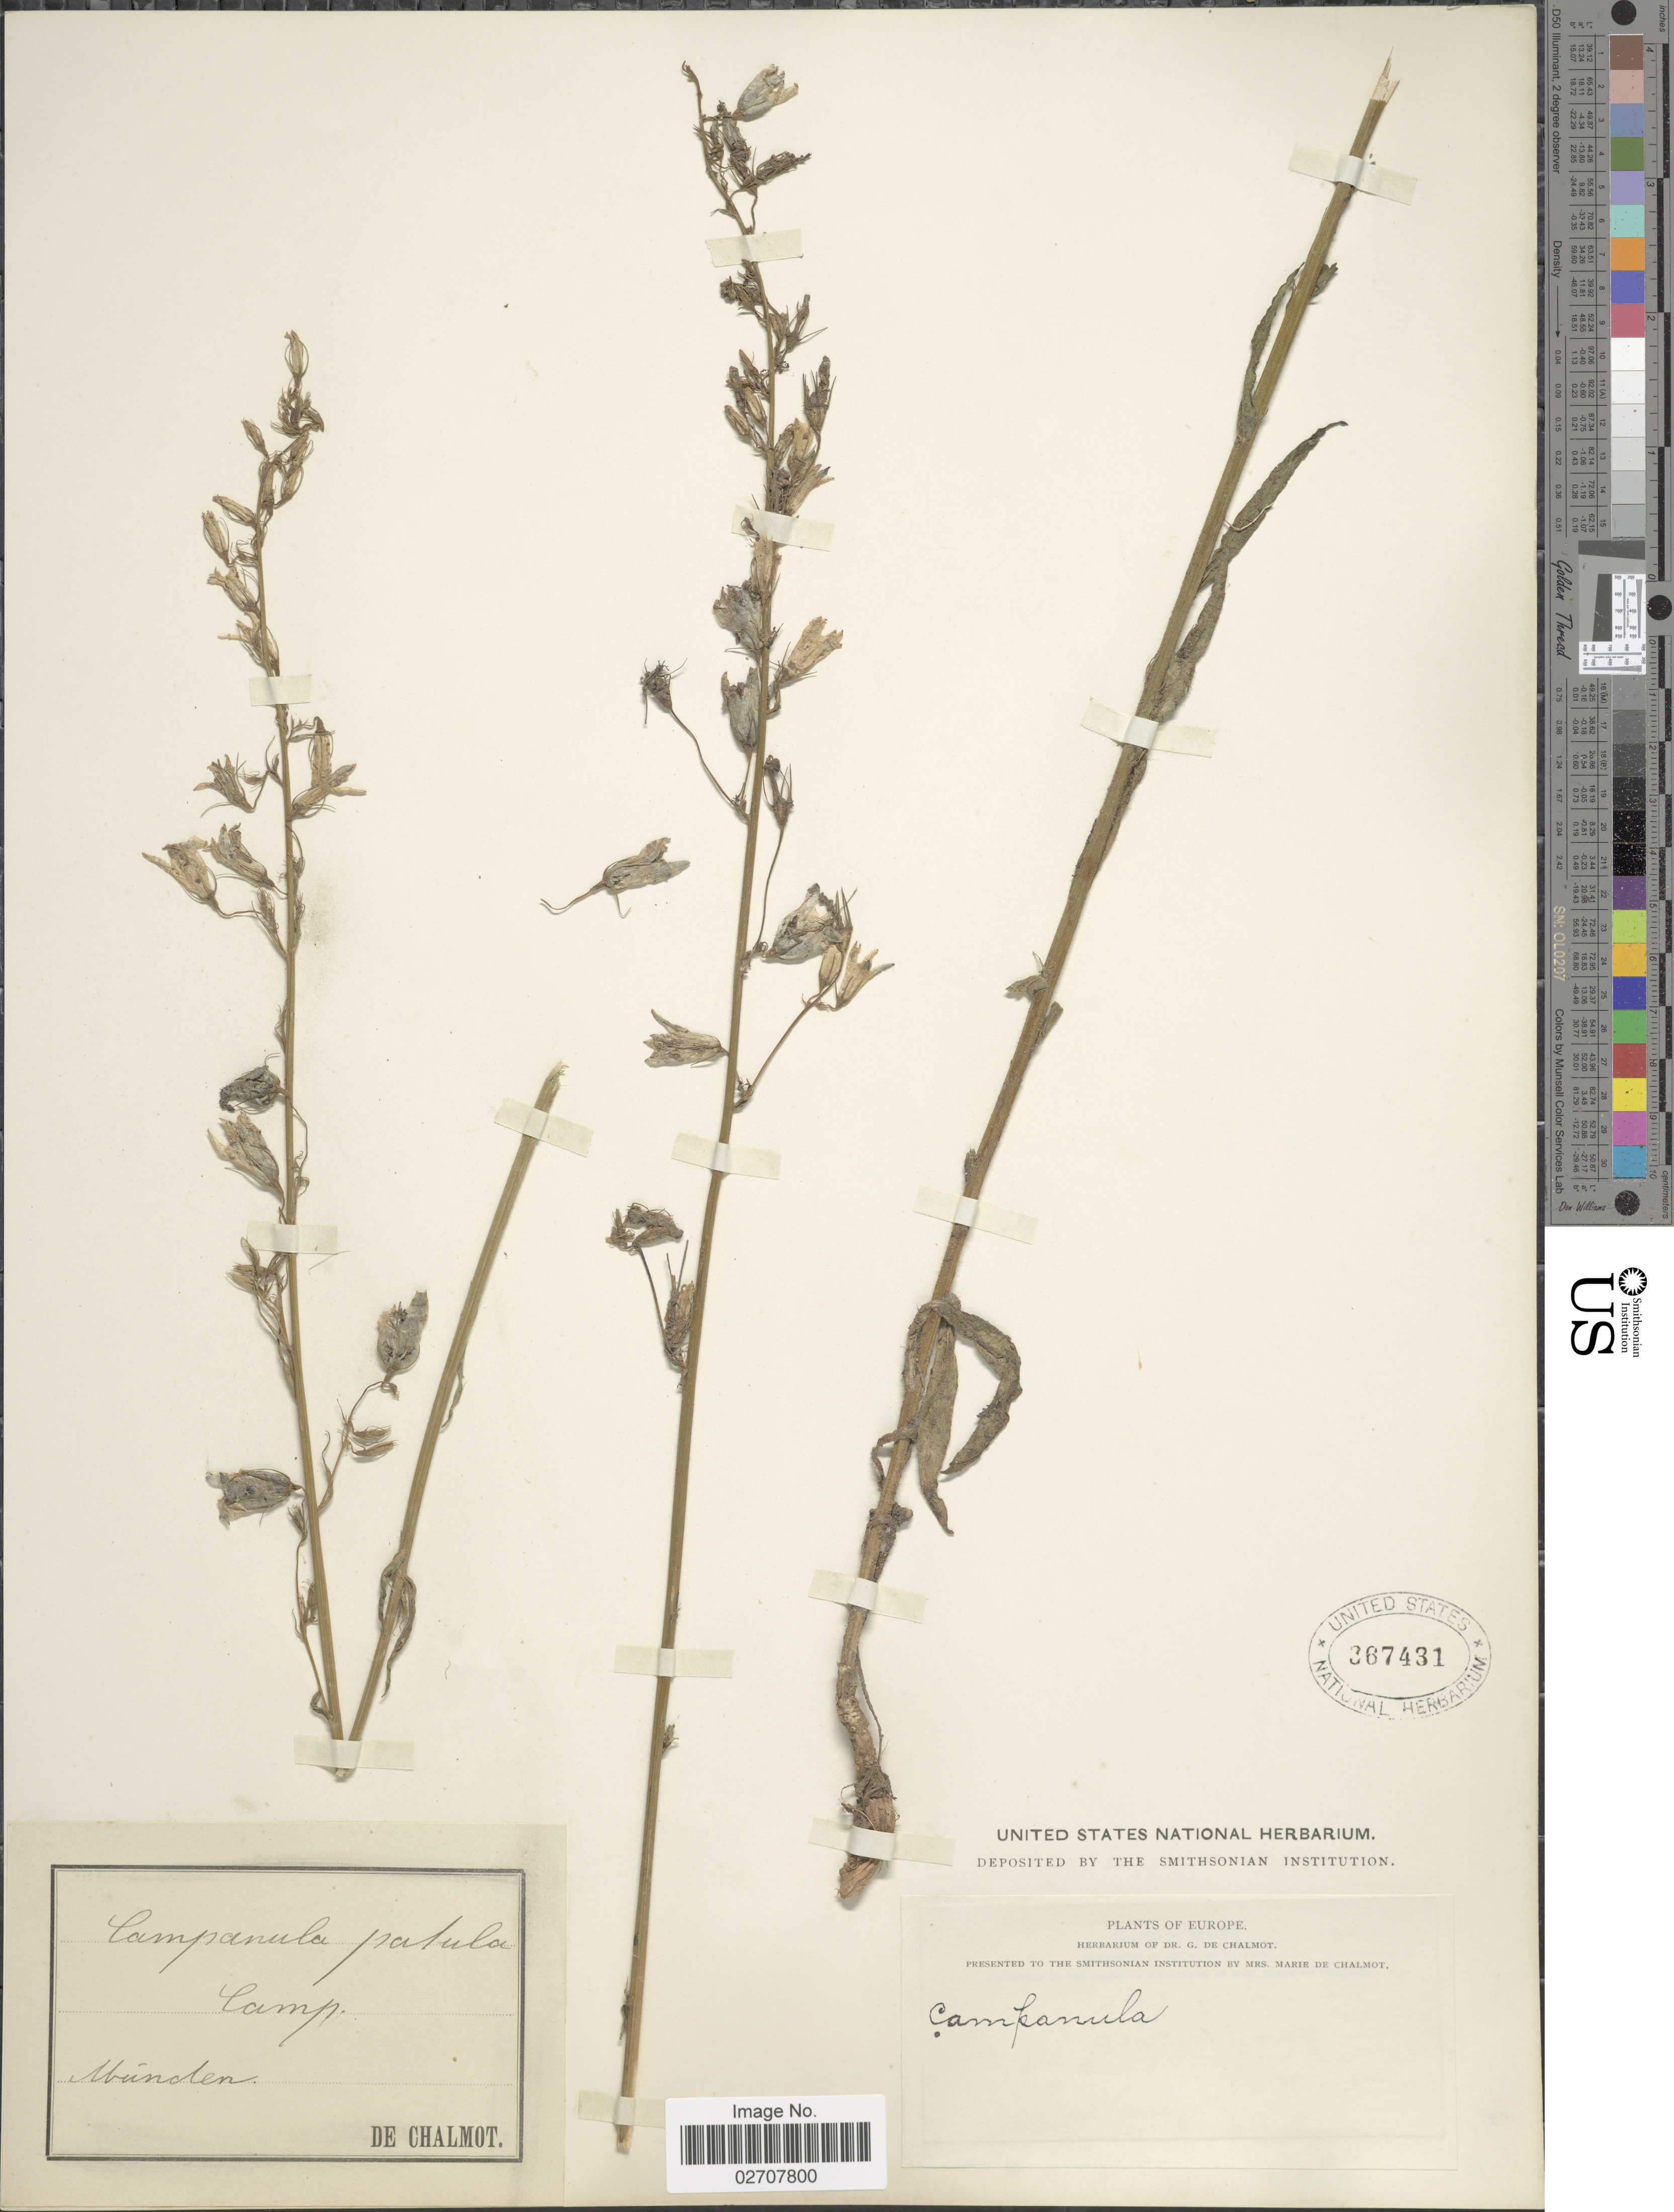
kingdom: Plantae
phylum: Tracheophyta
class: Magnoliopsida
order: Asterales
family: Campanulaceae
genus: Campanula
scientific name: Campanula patula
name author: L.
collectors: G. de Chalmot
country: Germany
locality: Europe. Munden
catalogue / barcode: US 367431